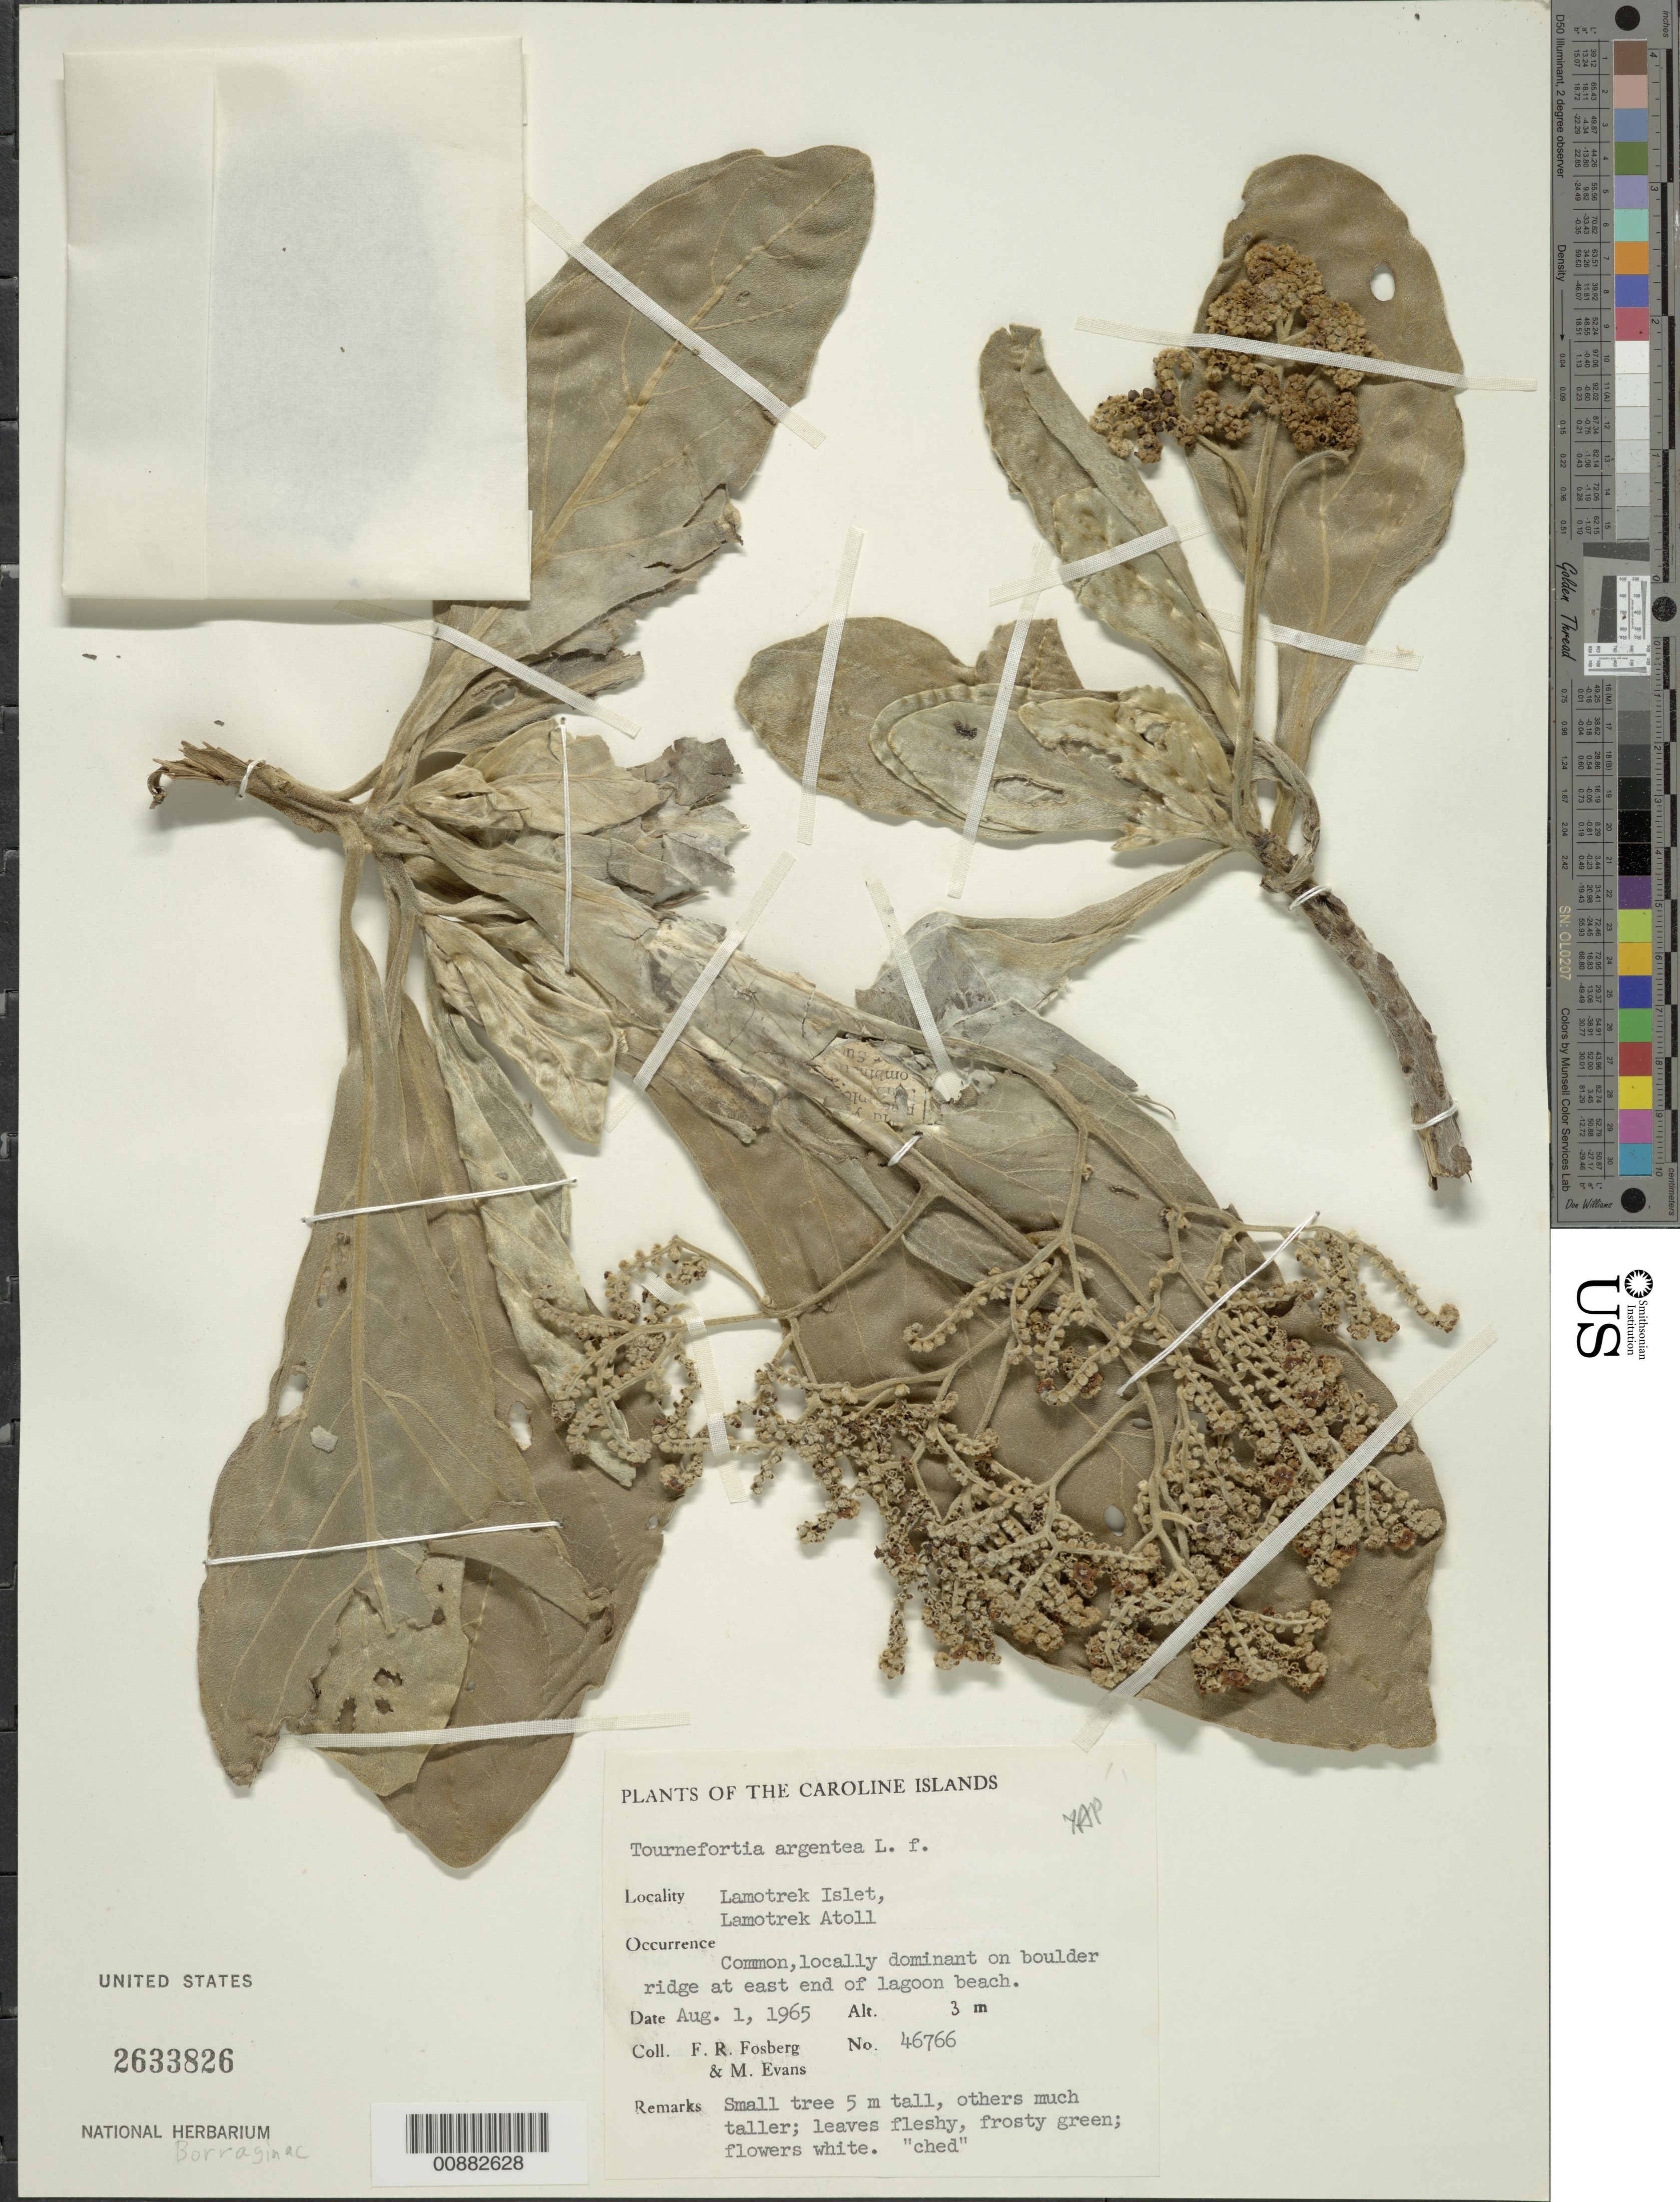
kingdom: Plantae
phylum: Tracheophyta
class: Magnoliopsida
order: Boraginales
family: Heliotropiaceae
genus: Heliotropium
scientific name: Heliotropium arboreum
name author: (Blanco) Mabberley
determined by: Wagner, W. L., (BOT), Smithsonian Institution - National Museum of Natural History (UNITED STATES)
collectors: F. R. Fosberg & M. Evans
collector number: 46766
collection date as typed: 01 Aug 1965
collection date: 1965-08-01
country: Micronesia, Federated States of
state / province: Yap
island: Lamotrek Atoll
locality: Lamotrek Islet, Lamotrek Atoll, locally dominant on boulder ridge at east end of lagoon beach.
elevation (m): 3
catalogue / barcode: US 2633826